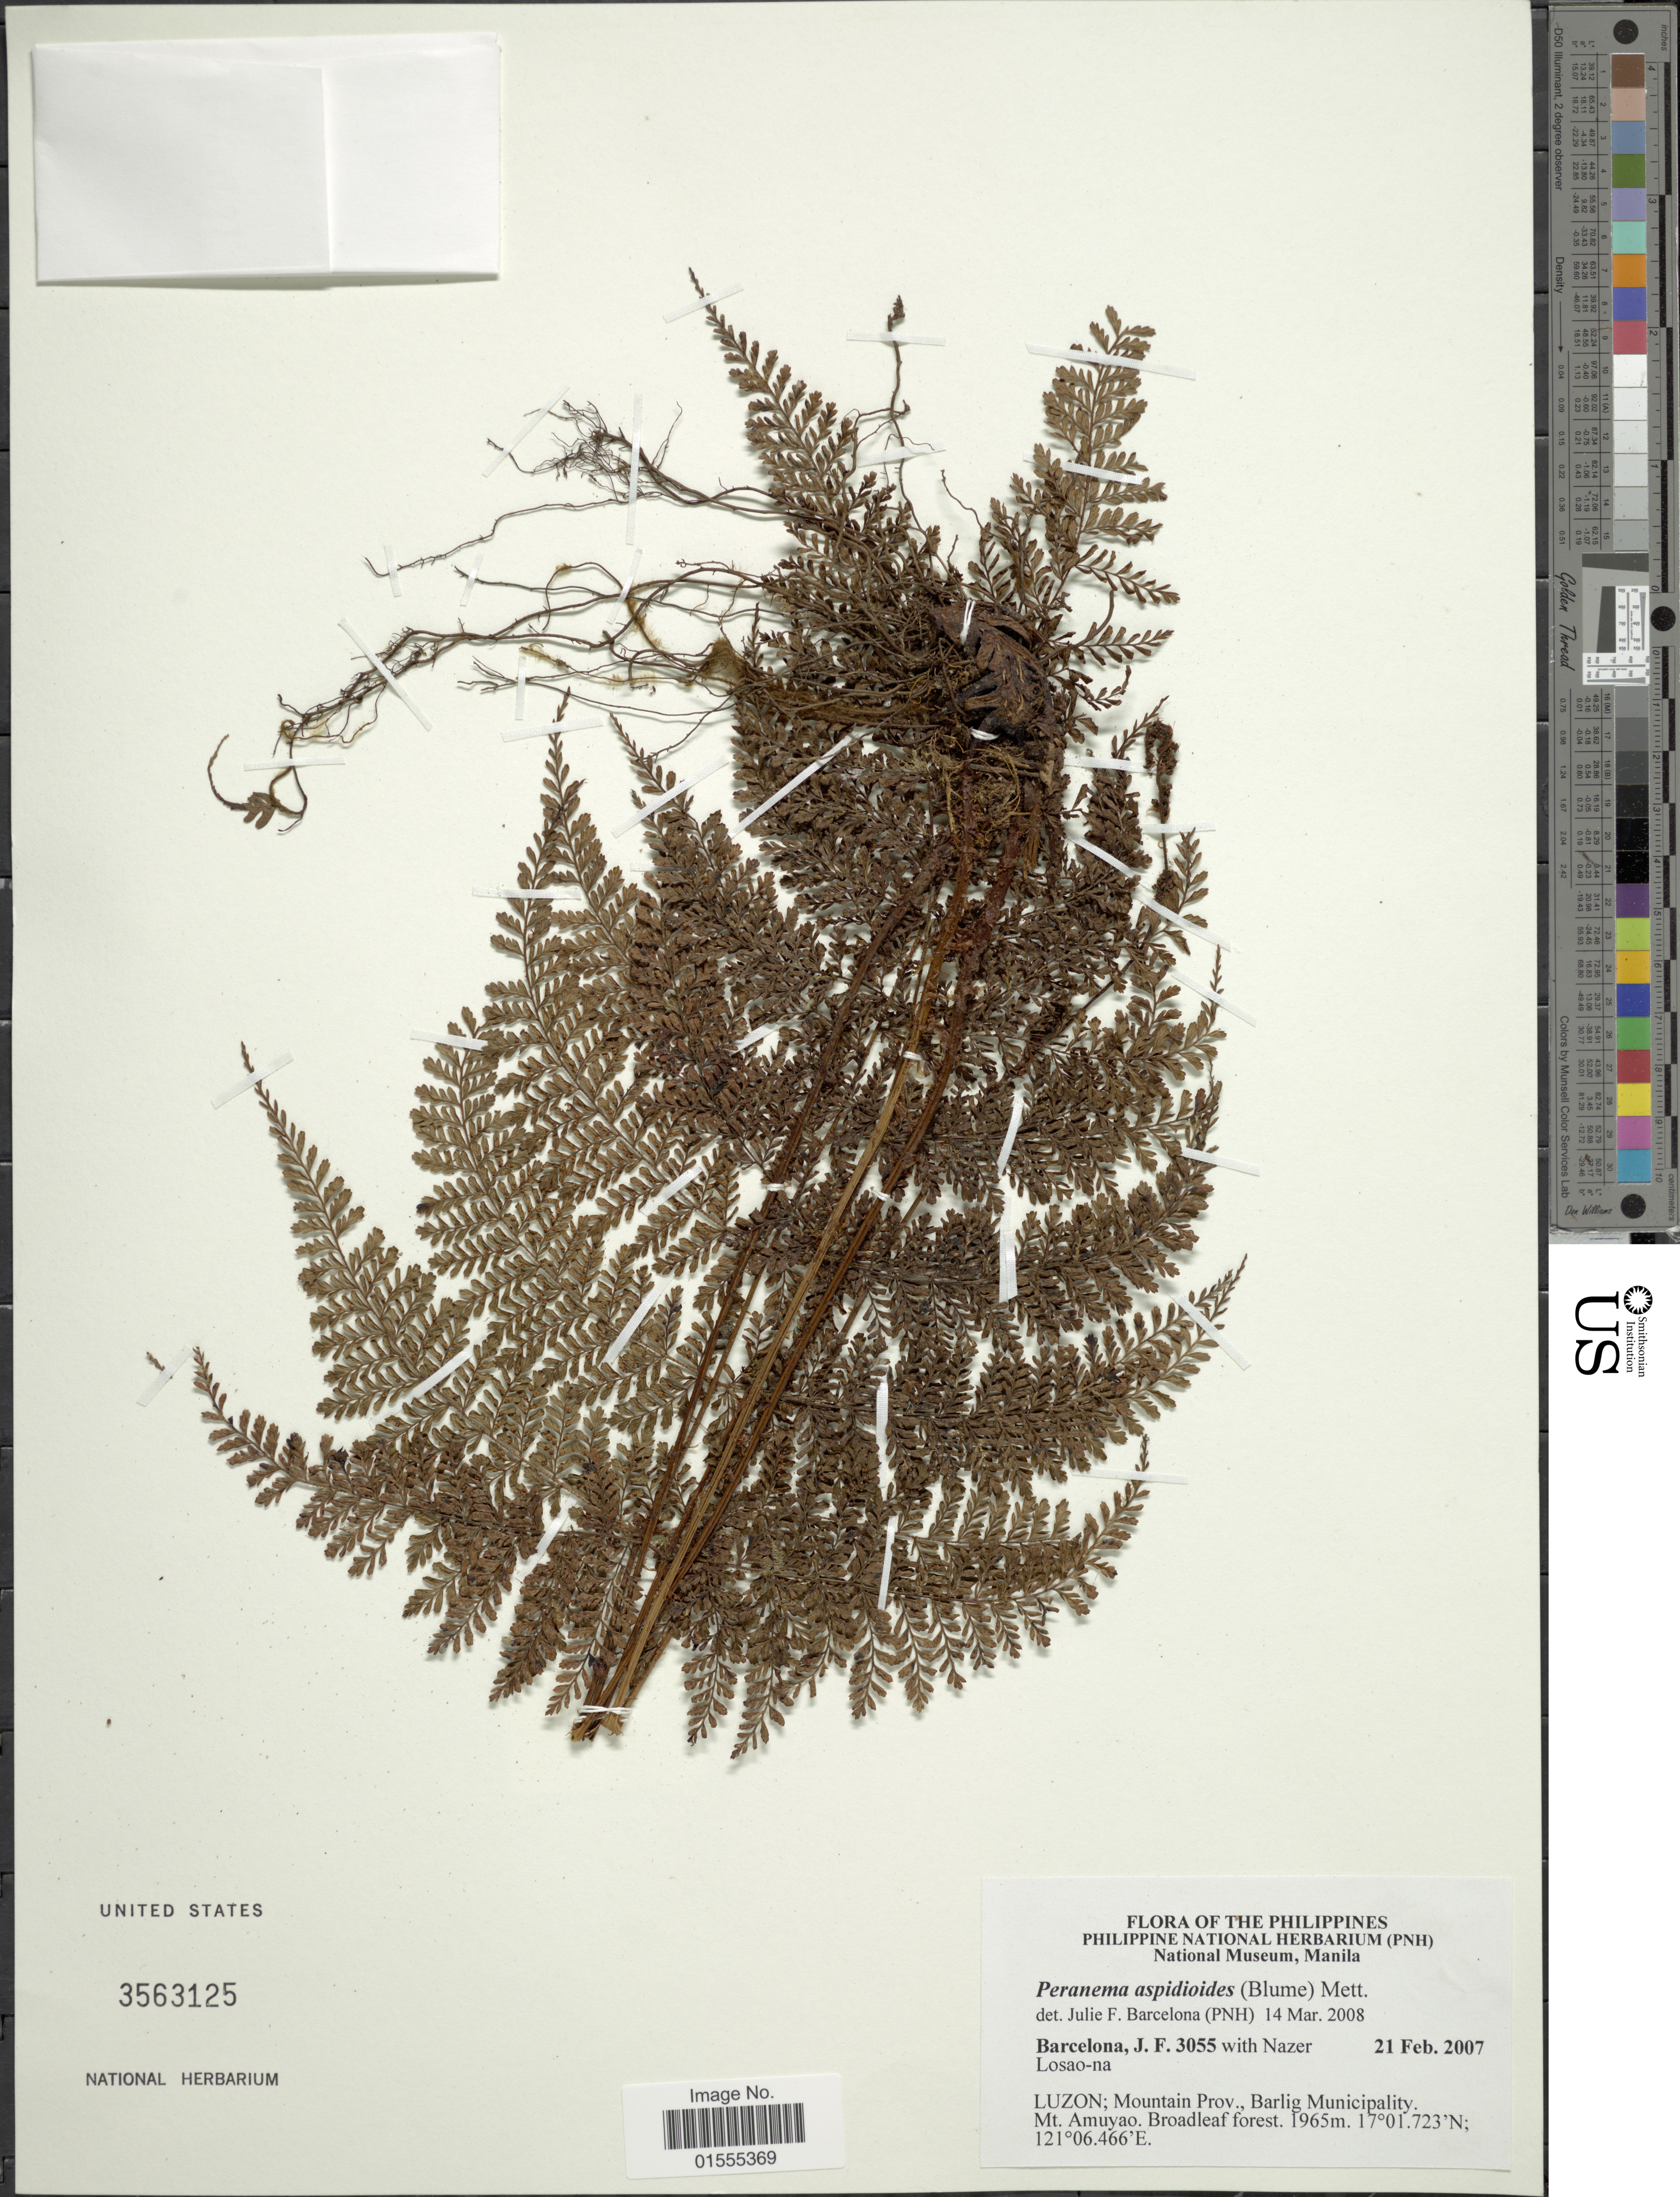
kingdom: Plantae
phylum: Tracheophyta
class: Polypodiopsida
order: Polypodiales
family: Dryopteridaceae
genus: Dryopteris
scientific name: Dryopteris pseudocaenopteris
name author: (Kunze) Li Bing Zhang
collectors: J. F. Barcelona & N. Losao-na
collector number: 3055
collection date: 2007-02-21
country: Philippines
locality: Luzon; Mountain Prov., Barlig Municipality. . Mt Amuyao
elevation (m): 1965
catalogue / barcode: US 3563125